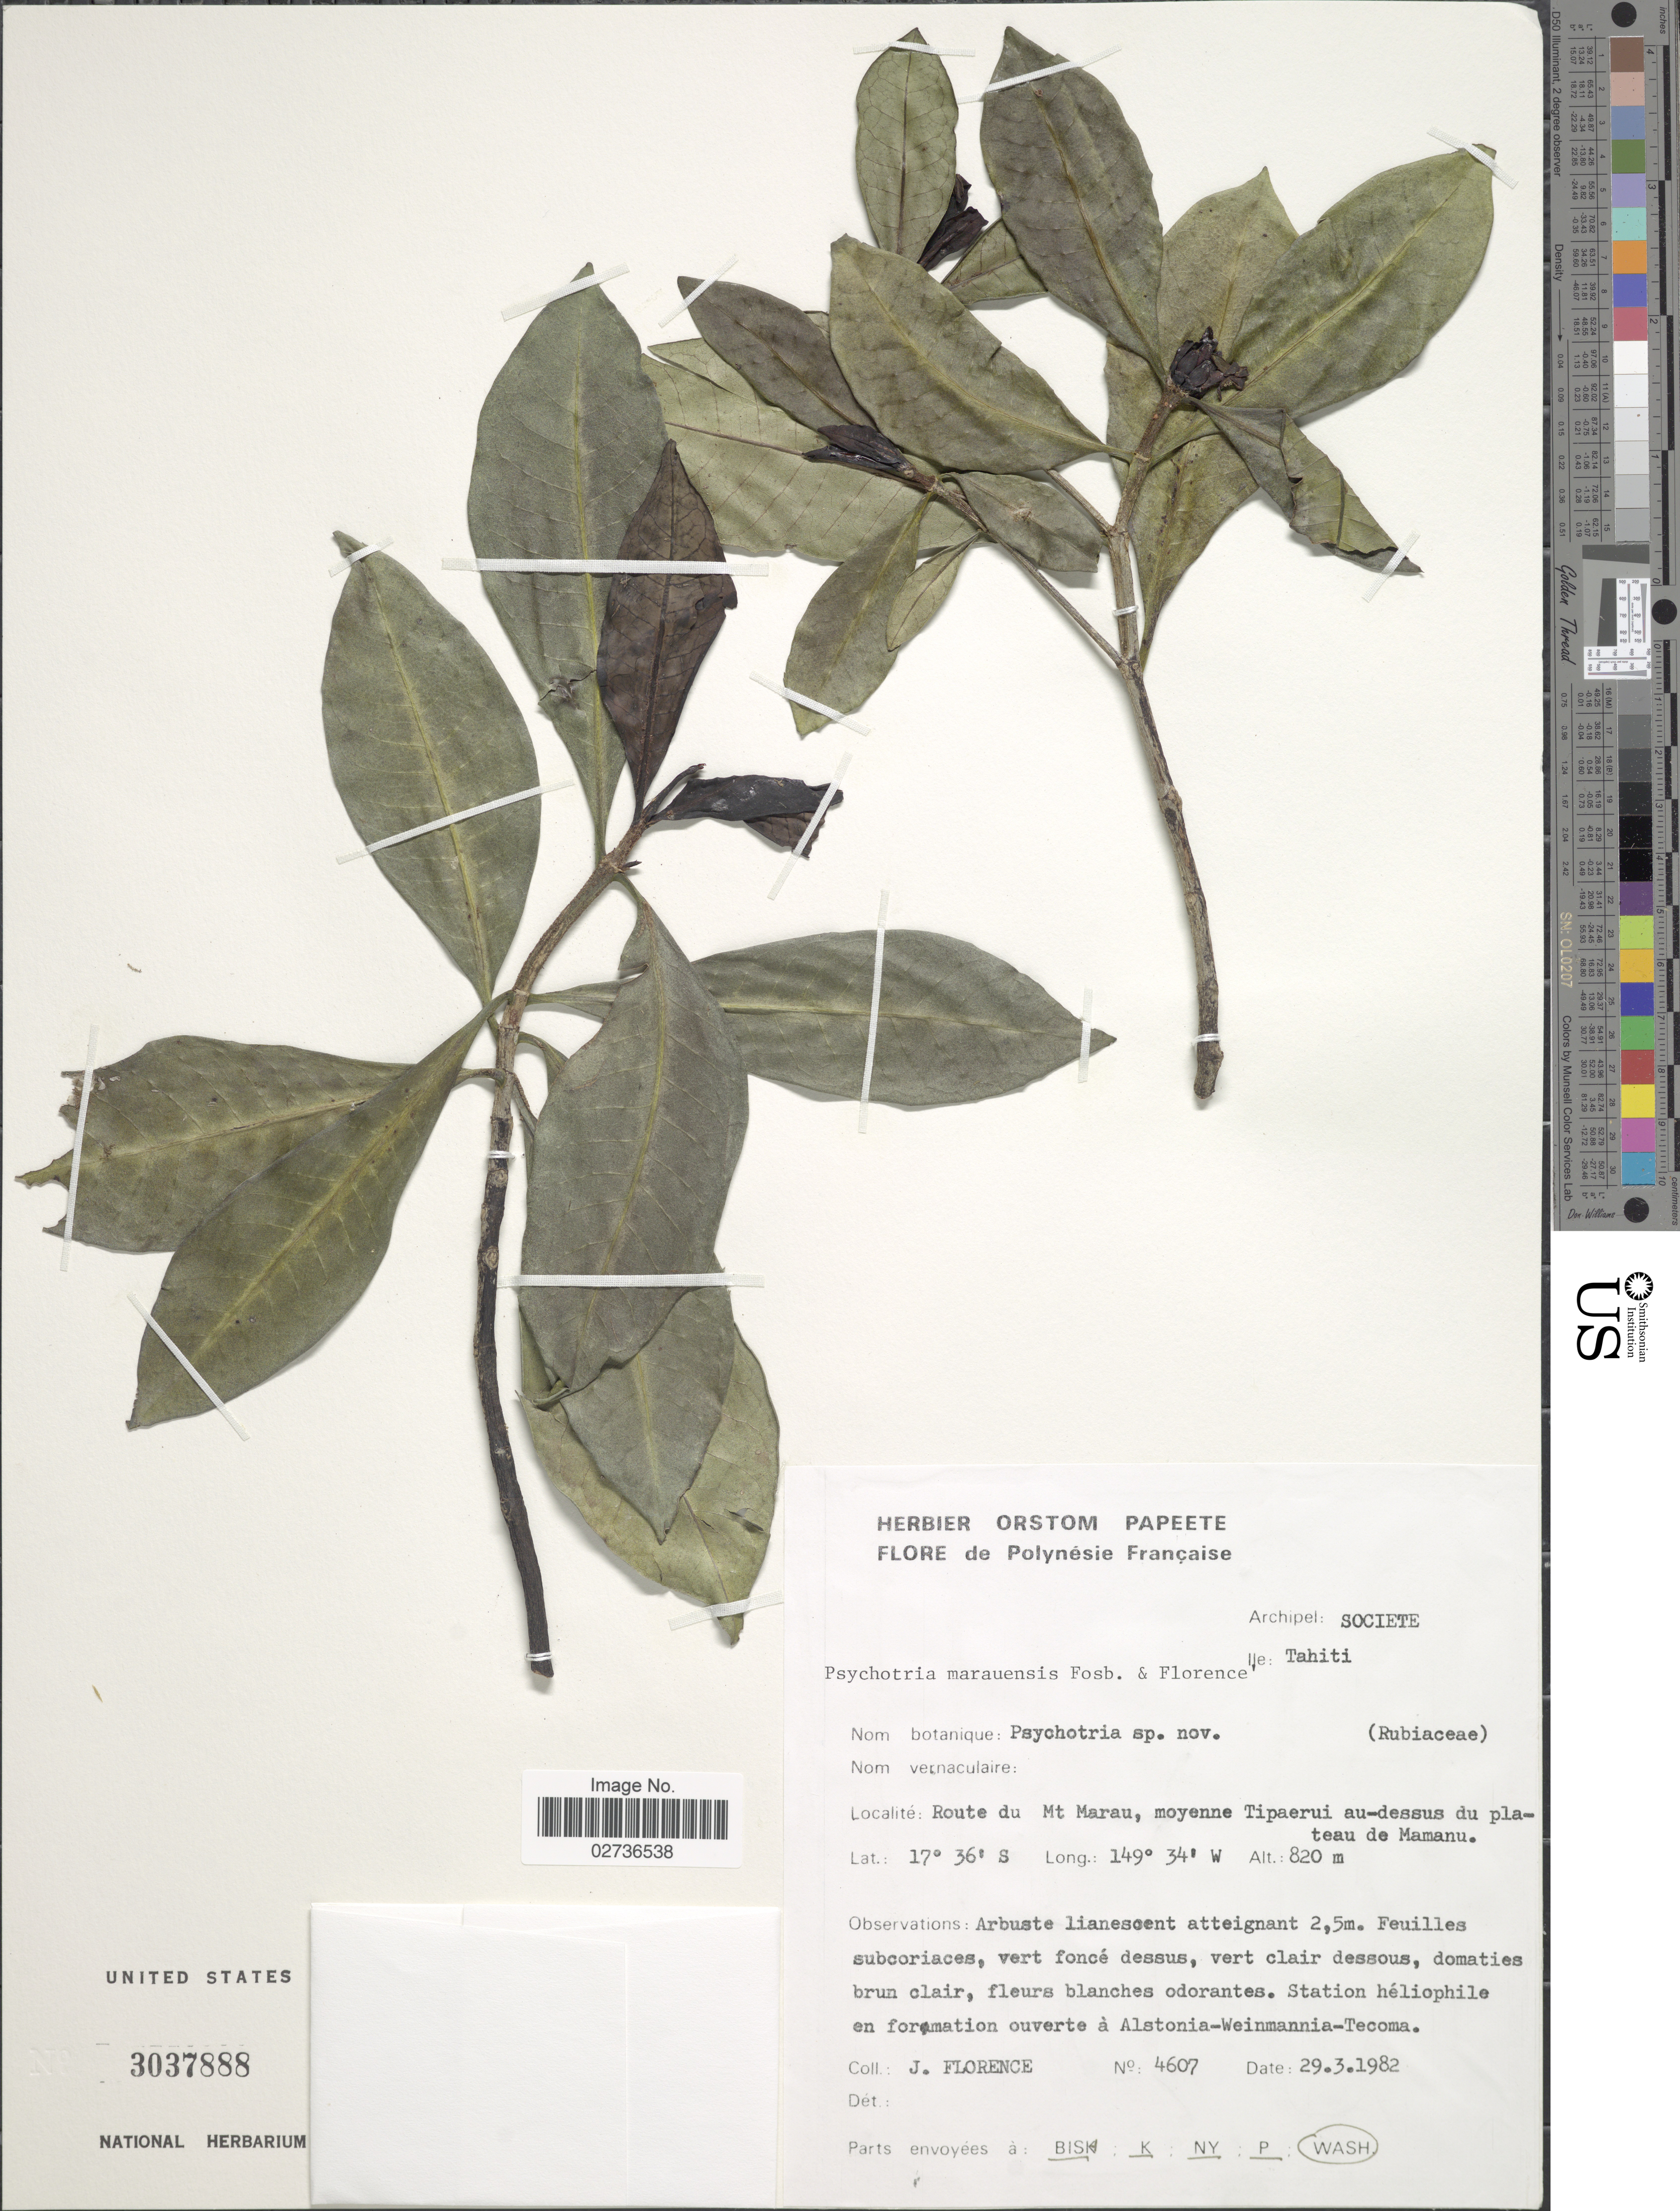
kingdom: Plantae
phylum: Tracheophyta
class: Magnoliopsida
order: Gentianales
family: Rubiaceae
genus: Psychotria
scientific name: Psychotria marauensis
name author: Fosberg & J. Florence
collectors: J. Florence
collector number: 4607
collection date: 1982-03-29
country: French Polynesia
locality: Archipel, Societe, Ile: Tahiti, Route du Mt Marau, moyenne Tipaerui au-dessus du plateau de Mamanu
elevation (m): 820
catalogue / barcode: US 3037888